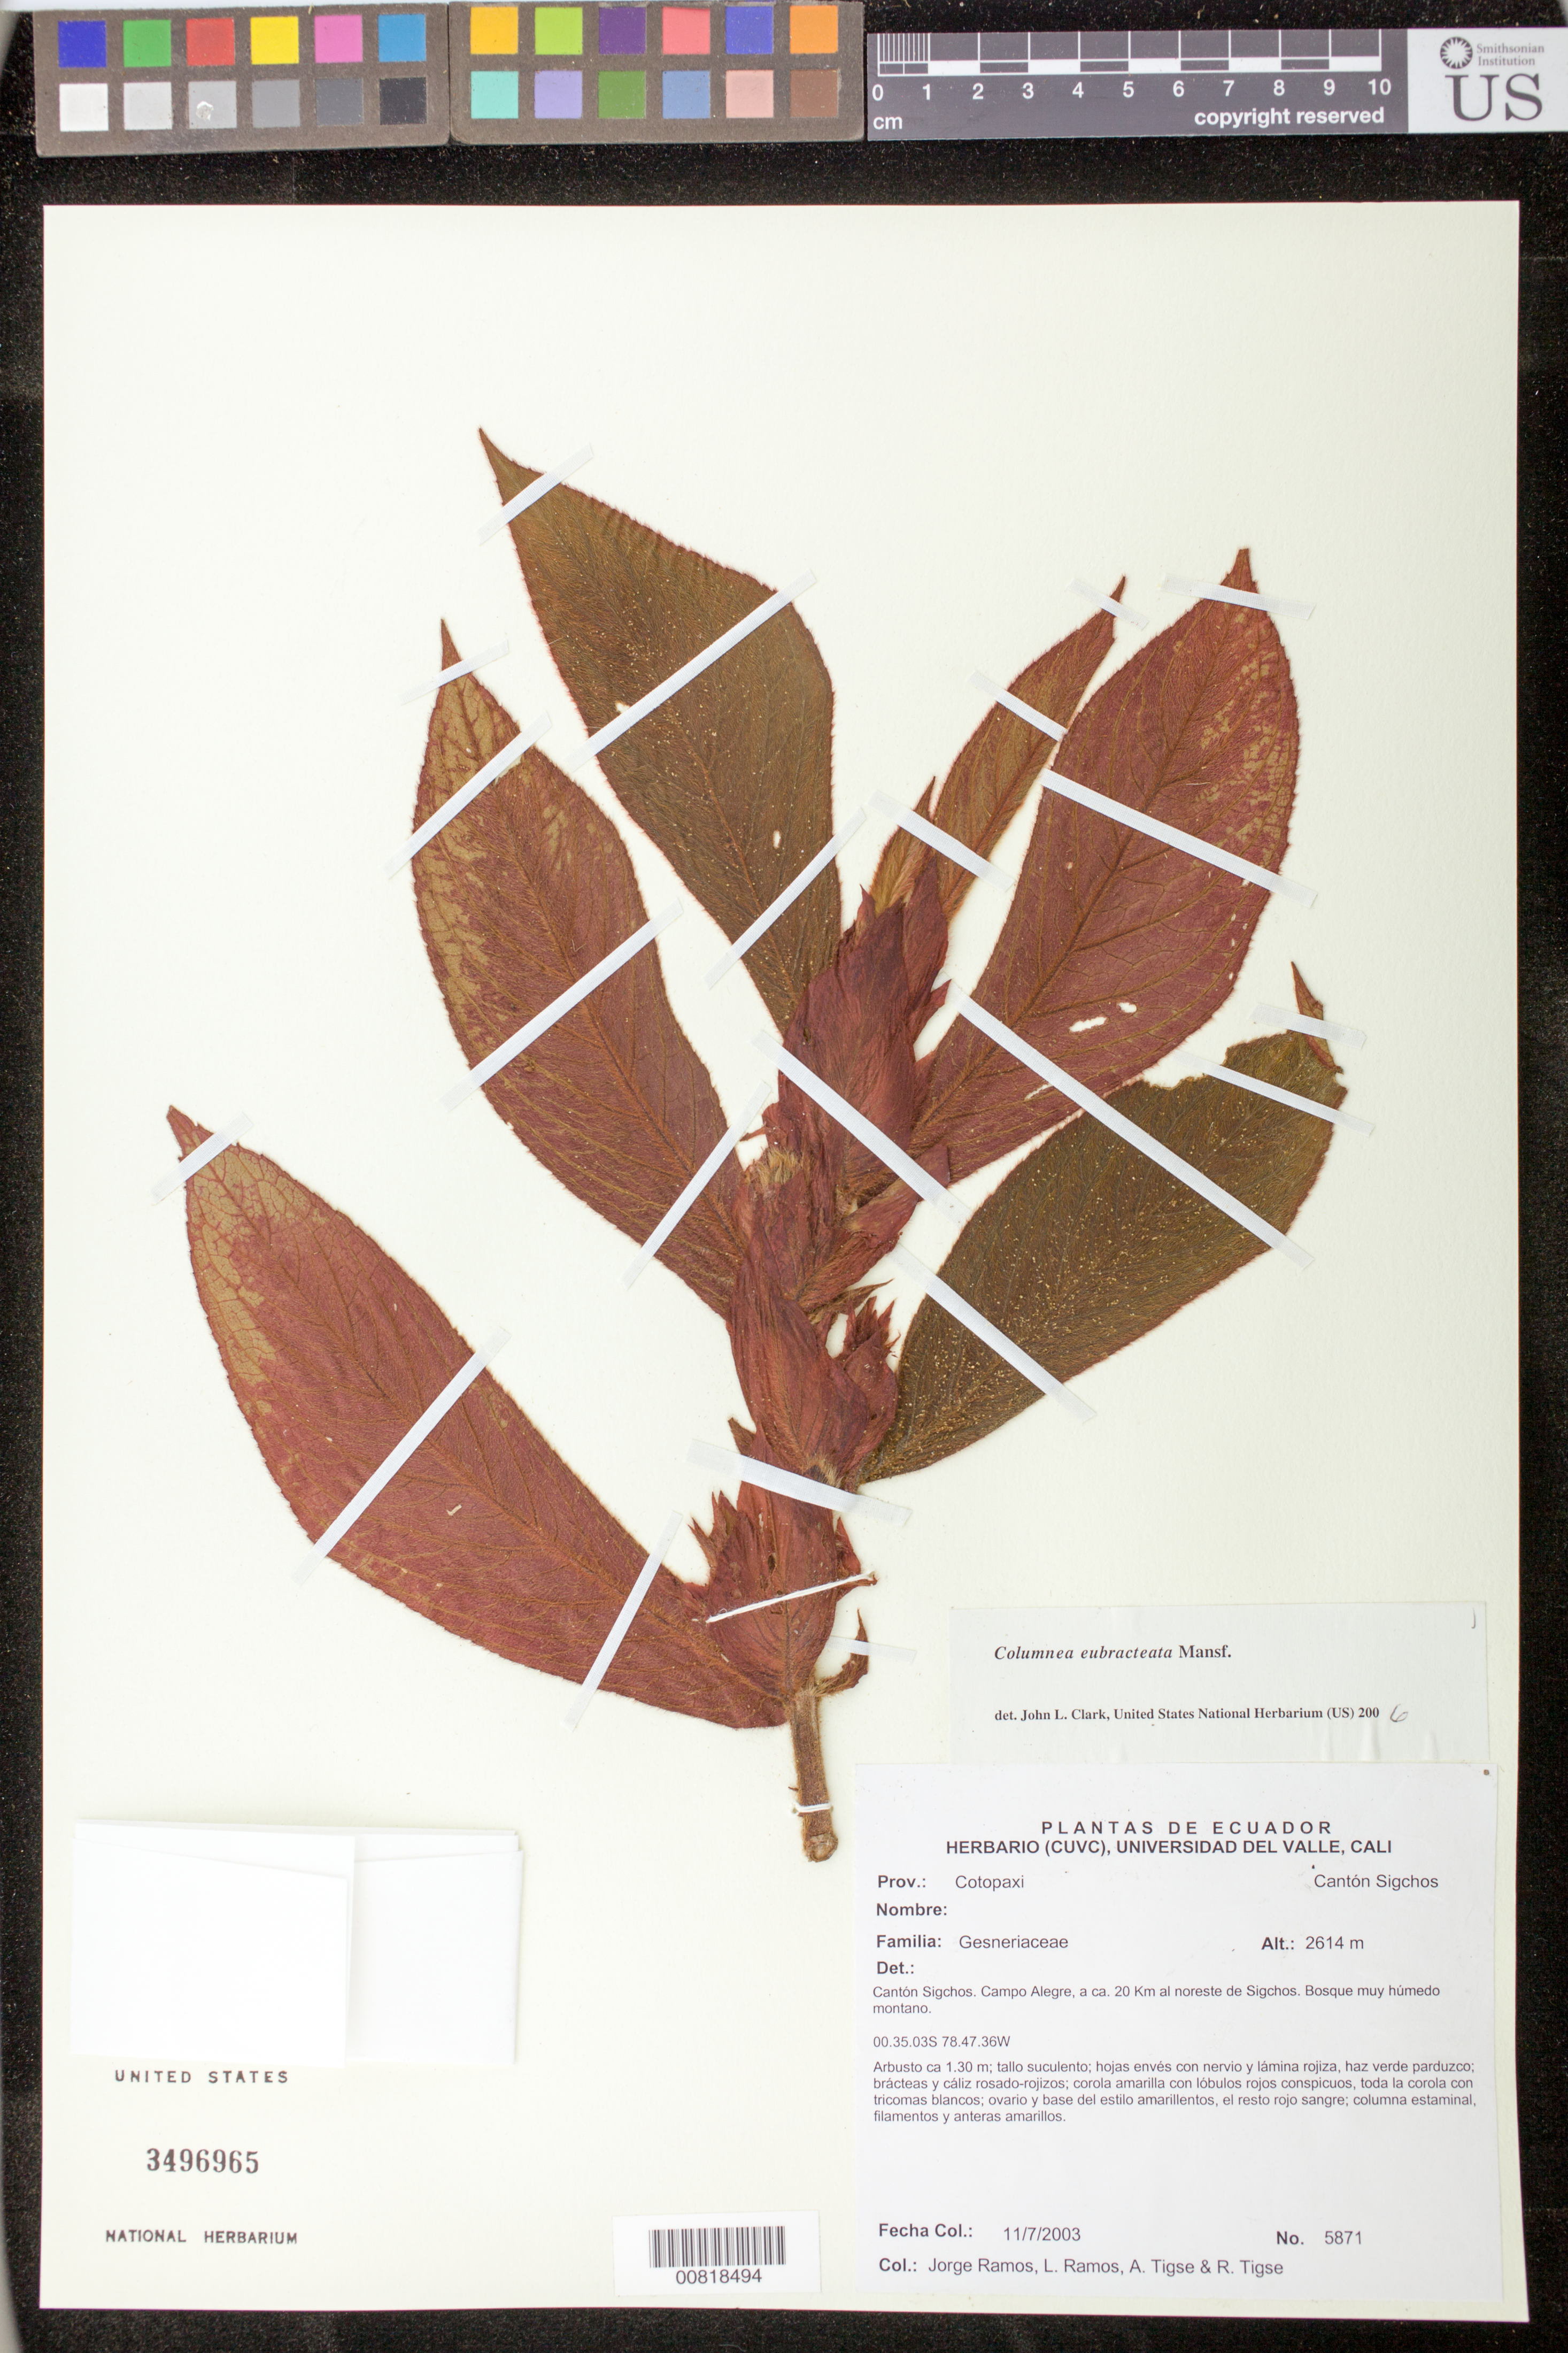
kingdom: Plantae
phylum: Tracheophyta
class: Magnoliopsida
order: Lamiales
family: Gesneriaceae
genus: Columnea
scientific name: Columnea eubracteata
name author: Mansf.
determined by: Clark, J. L., (SEL), The Marie Selby Botanical Garden (UNITED STATES)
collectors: J. Ramos, L. Ramos, A. Tigse & R. Tigse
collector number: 5871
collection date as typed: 11 Jul 2003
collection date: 2003-07-11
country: Ecuador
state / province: Cotopaxi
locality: Cantón Sigchos. Campo Alegre, a ca. 20 km al noreste de Sigchos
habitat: Bosque muy húmedo montano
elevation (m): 2614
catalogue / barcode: US 3496965